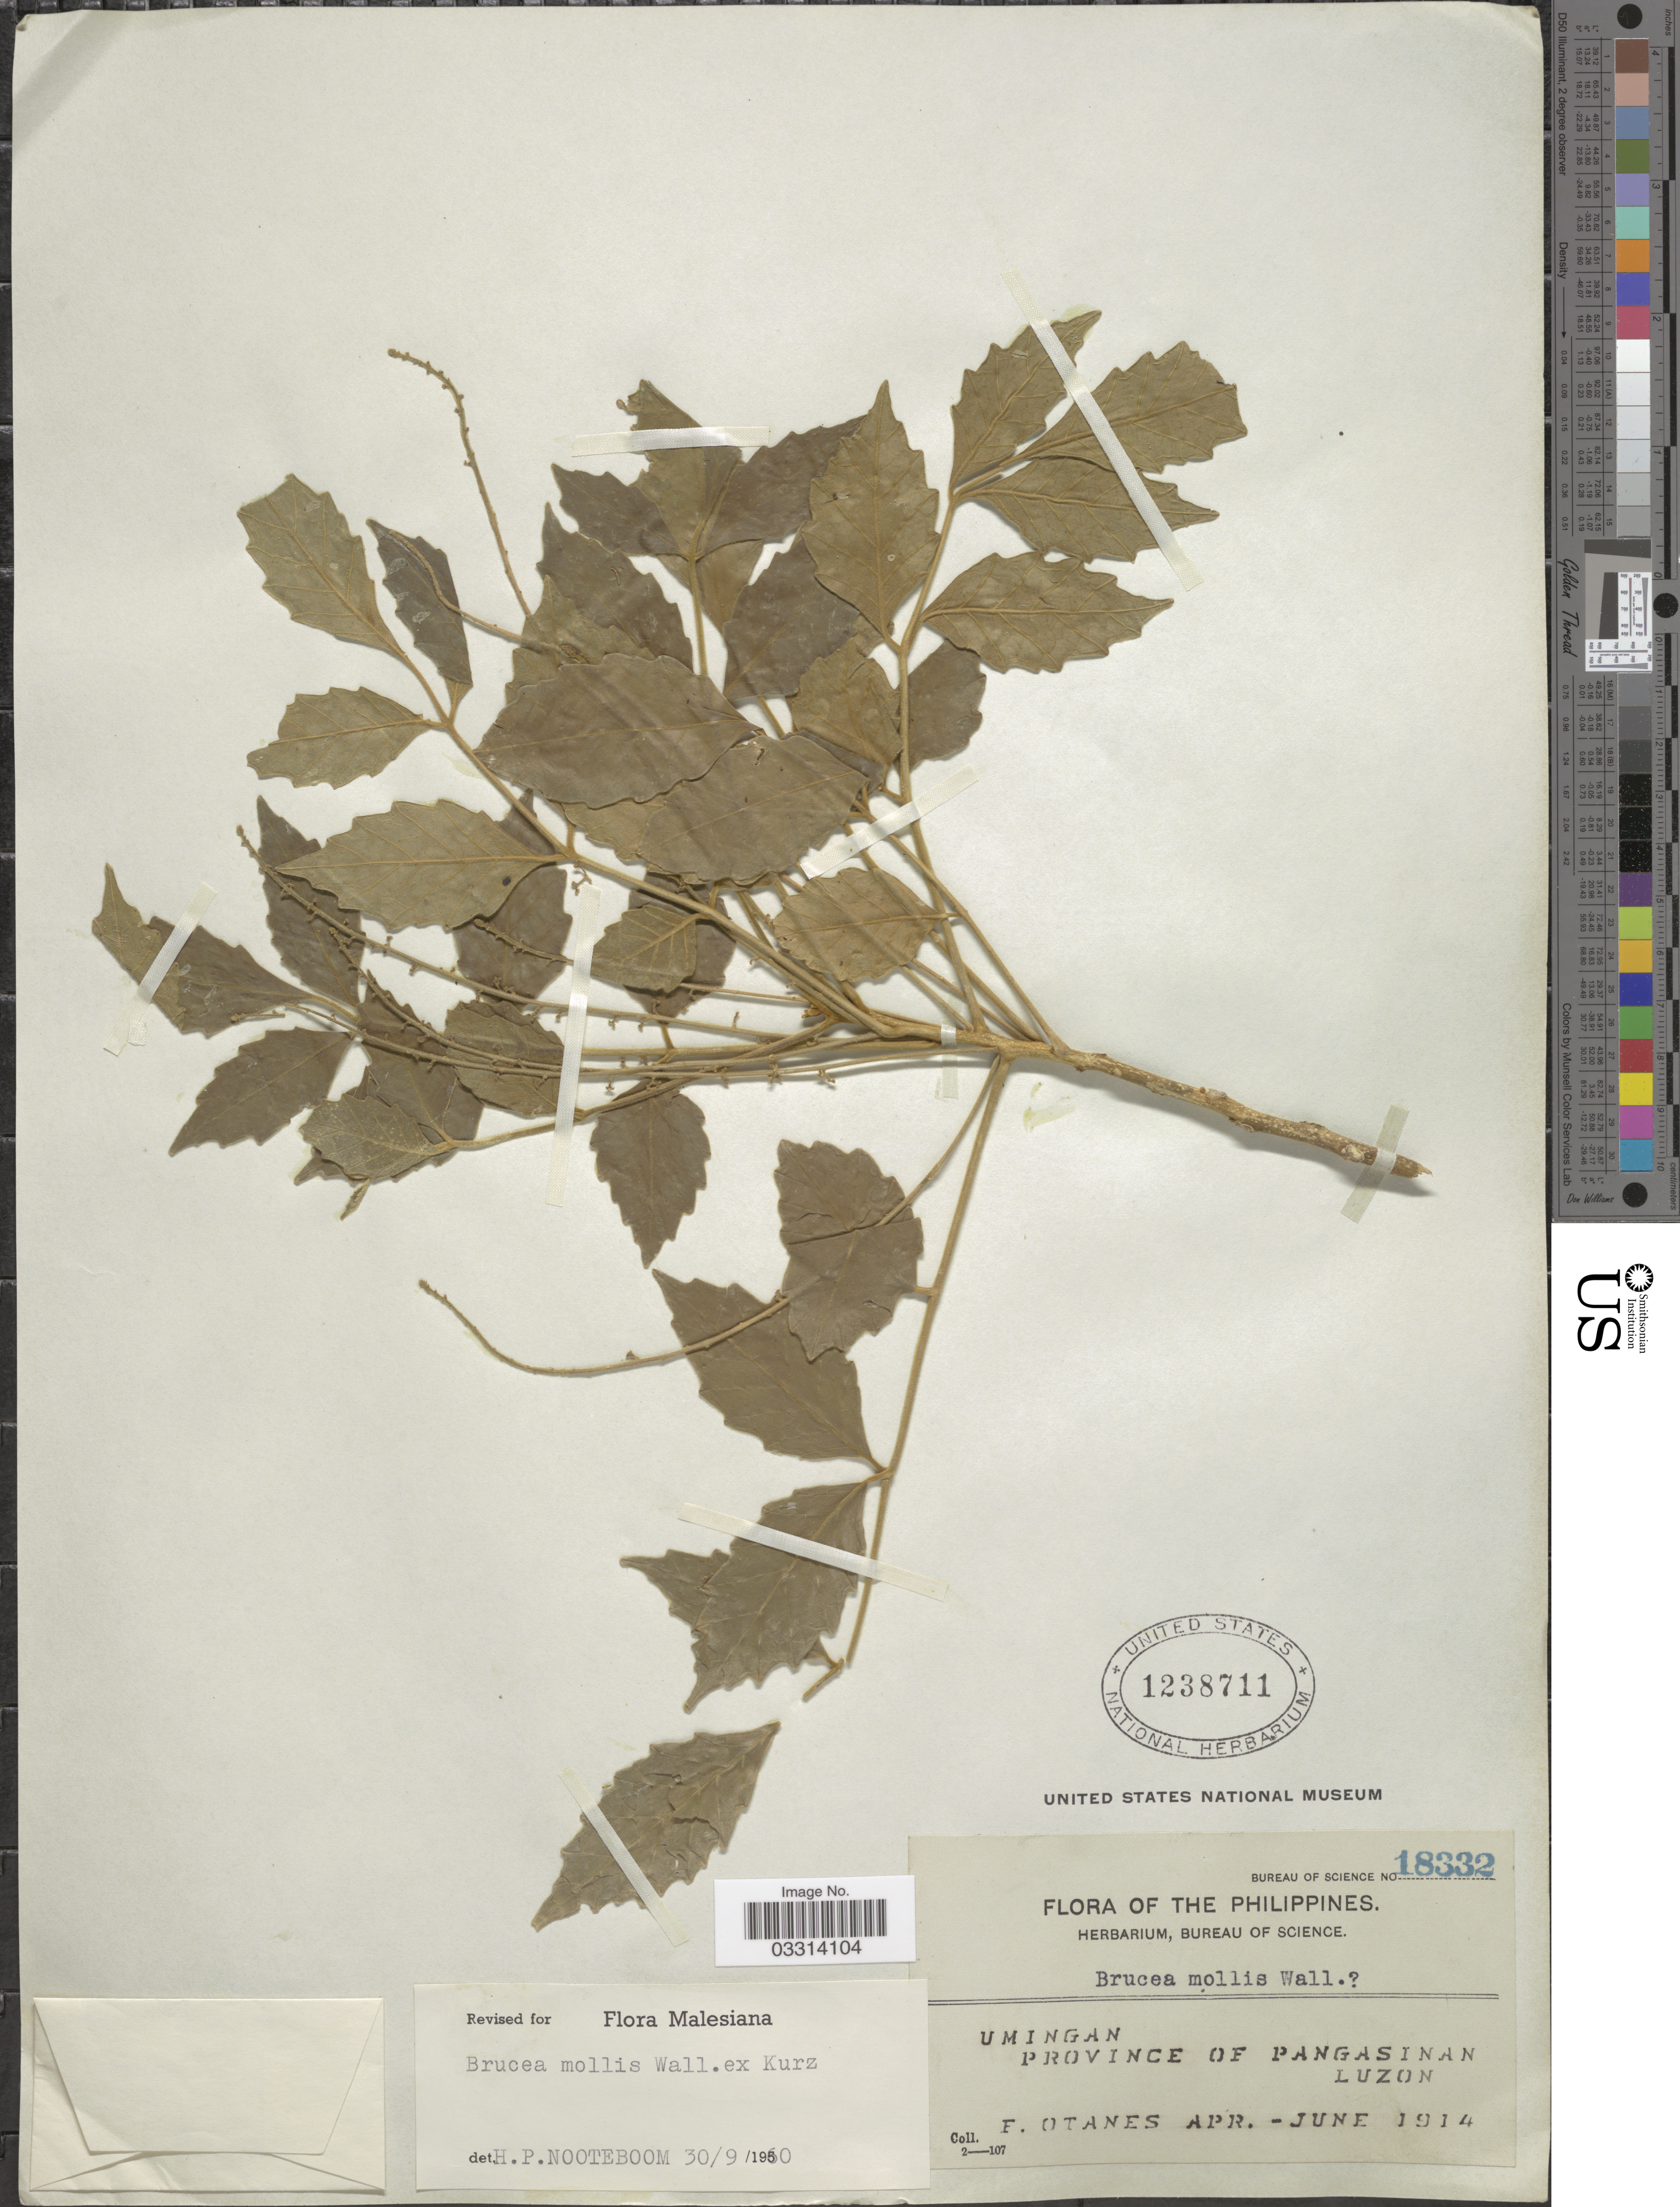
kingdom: Plantae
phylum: Tracheophyta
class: Magnoliopsida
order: Sapindales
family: Simaroubaceae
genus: Brucea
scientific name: Brucea mollis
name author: Wall. ex Kurz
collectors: F. Q. Otanes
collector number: Bureau of Science 18332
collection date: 1914-04/1914-06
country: Philippines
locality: Umingan. Province of Pangasinan, Luzon.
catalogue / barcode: US 1238711